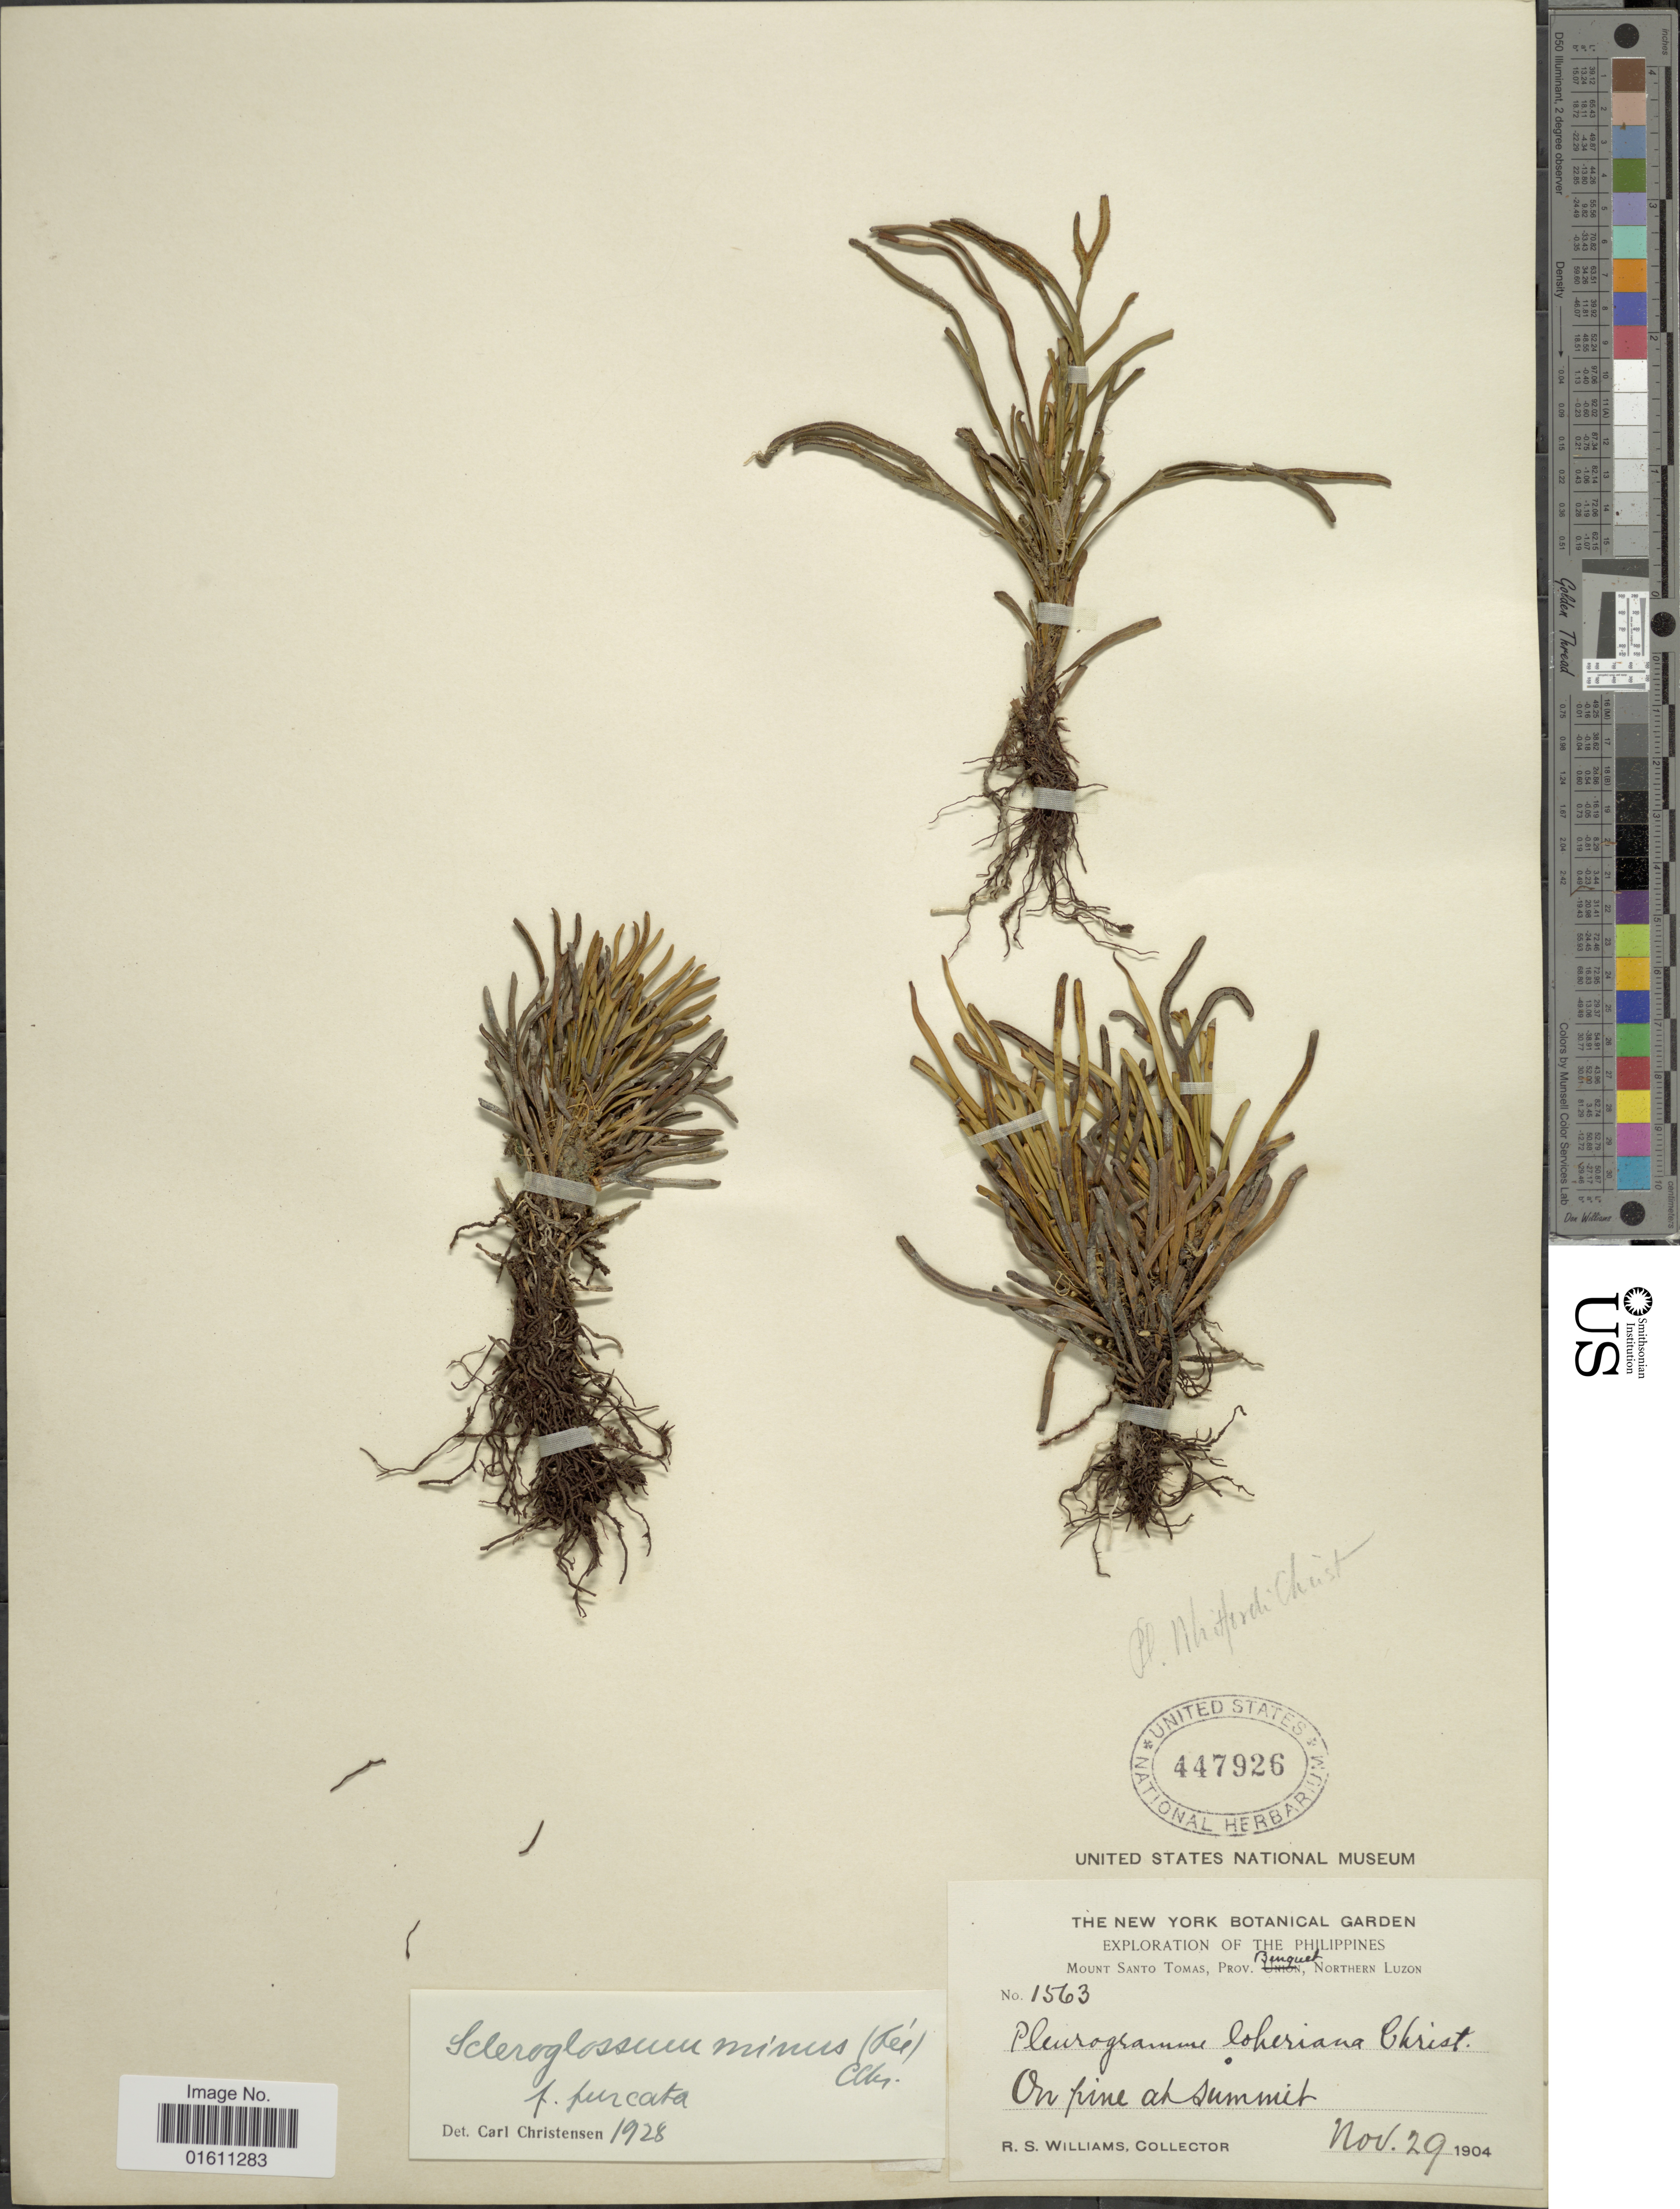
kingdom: Plantae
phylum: Tracheophyta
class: Polypodiopsida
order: Polypodiales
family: Polypodiaceae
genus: Scleroglossum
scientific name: Scleroglossum minus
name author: (Fée) C. Chr.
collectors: R. S. Williams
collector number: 1563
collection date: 1904-11-29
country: Philippines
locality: The Philippines, Mount Santo Tomas, Prov. Benguet, Northern Luzon.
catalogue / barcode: US 447926